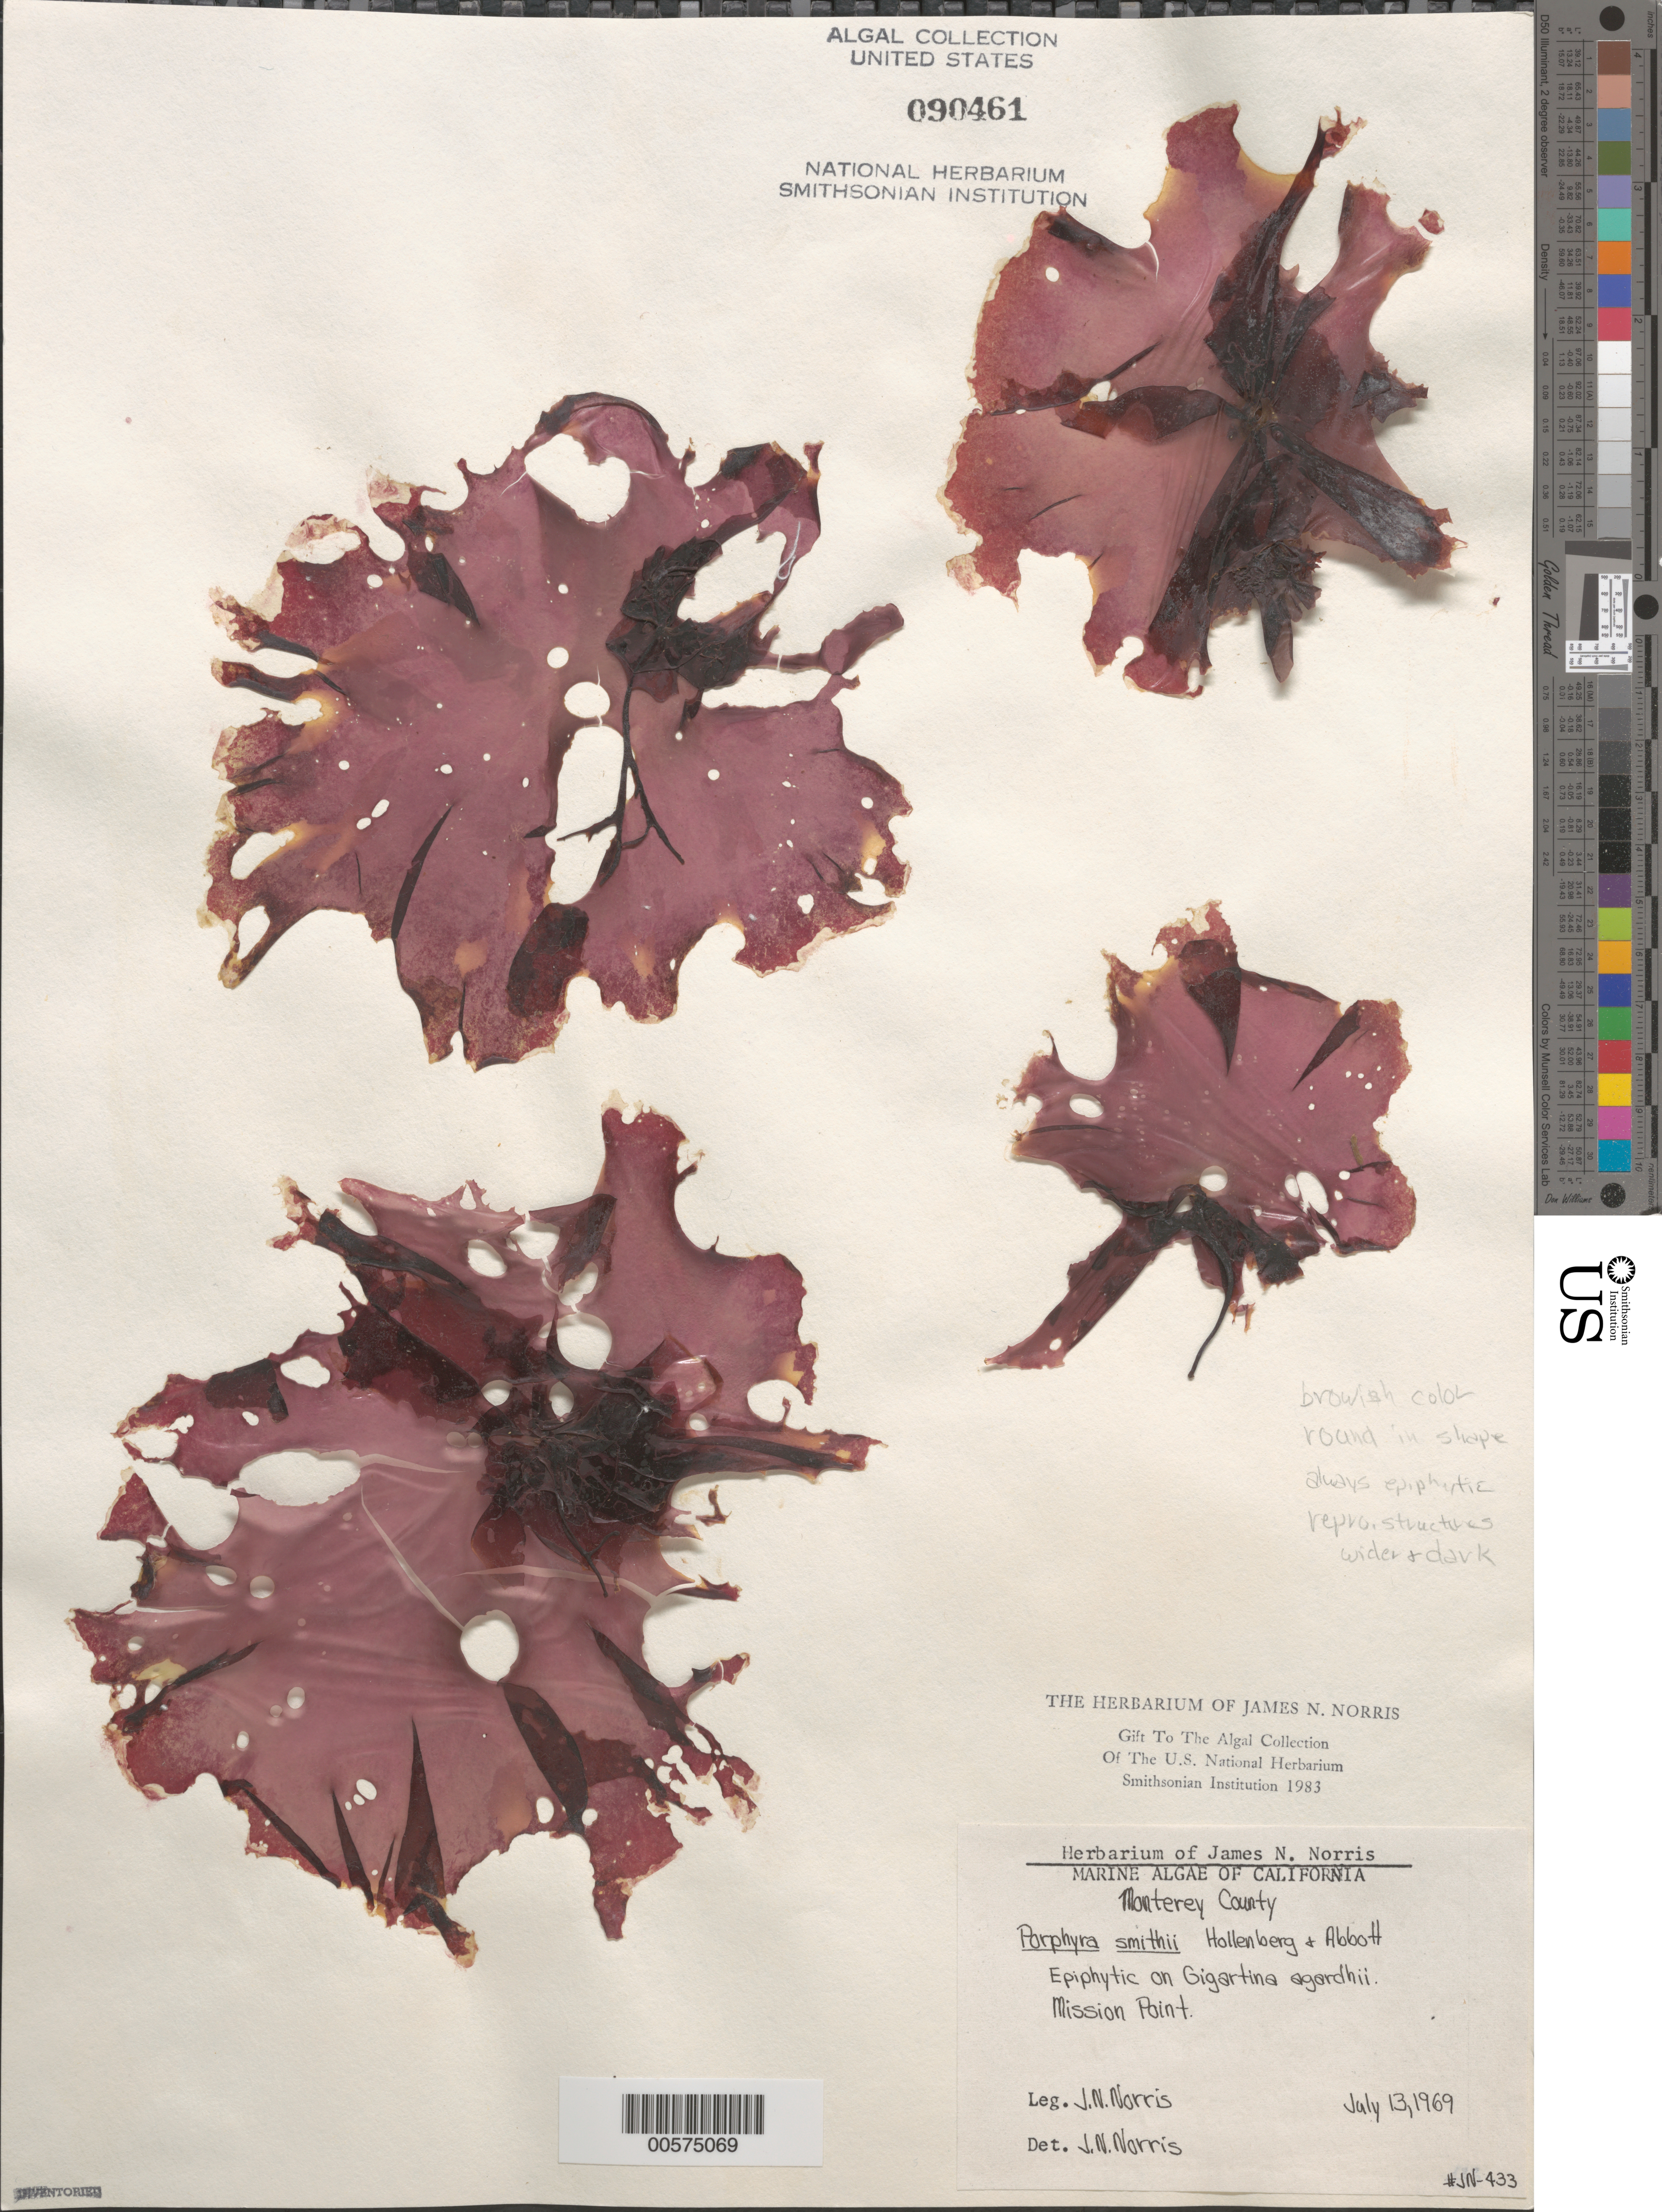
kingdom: Plantae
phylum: Rhodophyta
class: Bangiophyceae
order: Bangiales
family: Bangiaceae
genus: Pyropia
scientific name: Pyropia smithii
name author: (Hollenb. & I.A. Abbott) S.C. Lindstrom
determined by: Algae name updating Project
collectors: J. N. Norris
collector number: JN-433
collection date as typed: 13 Jul 1969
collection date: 1969-07-13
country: United States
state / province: California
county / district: Monterey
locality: Mission Point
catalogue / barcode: US 90461